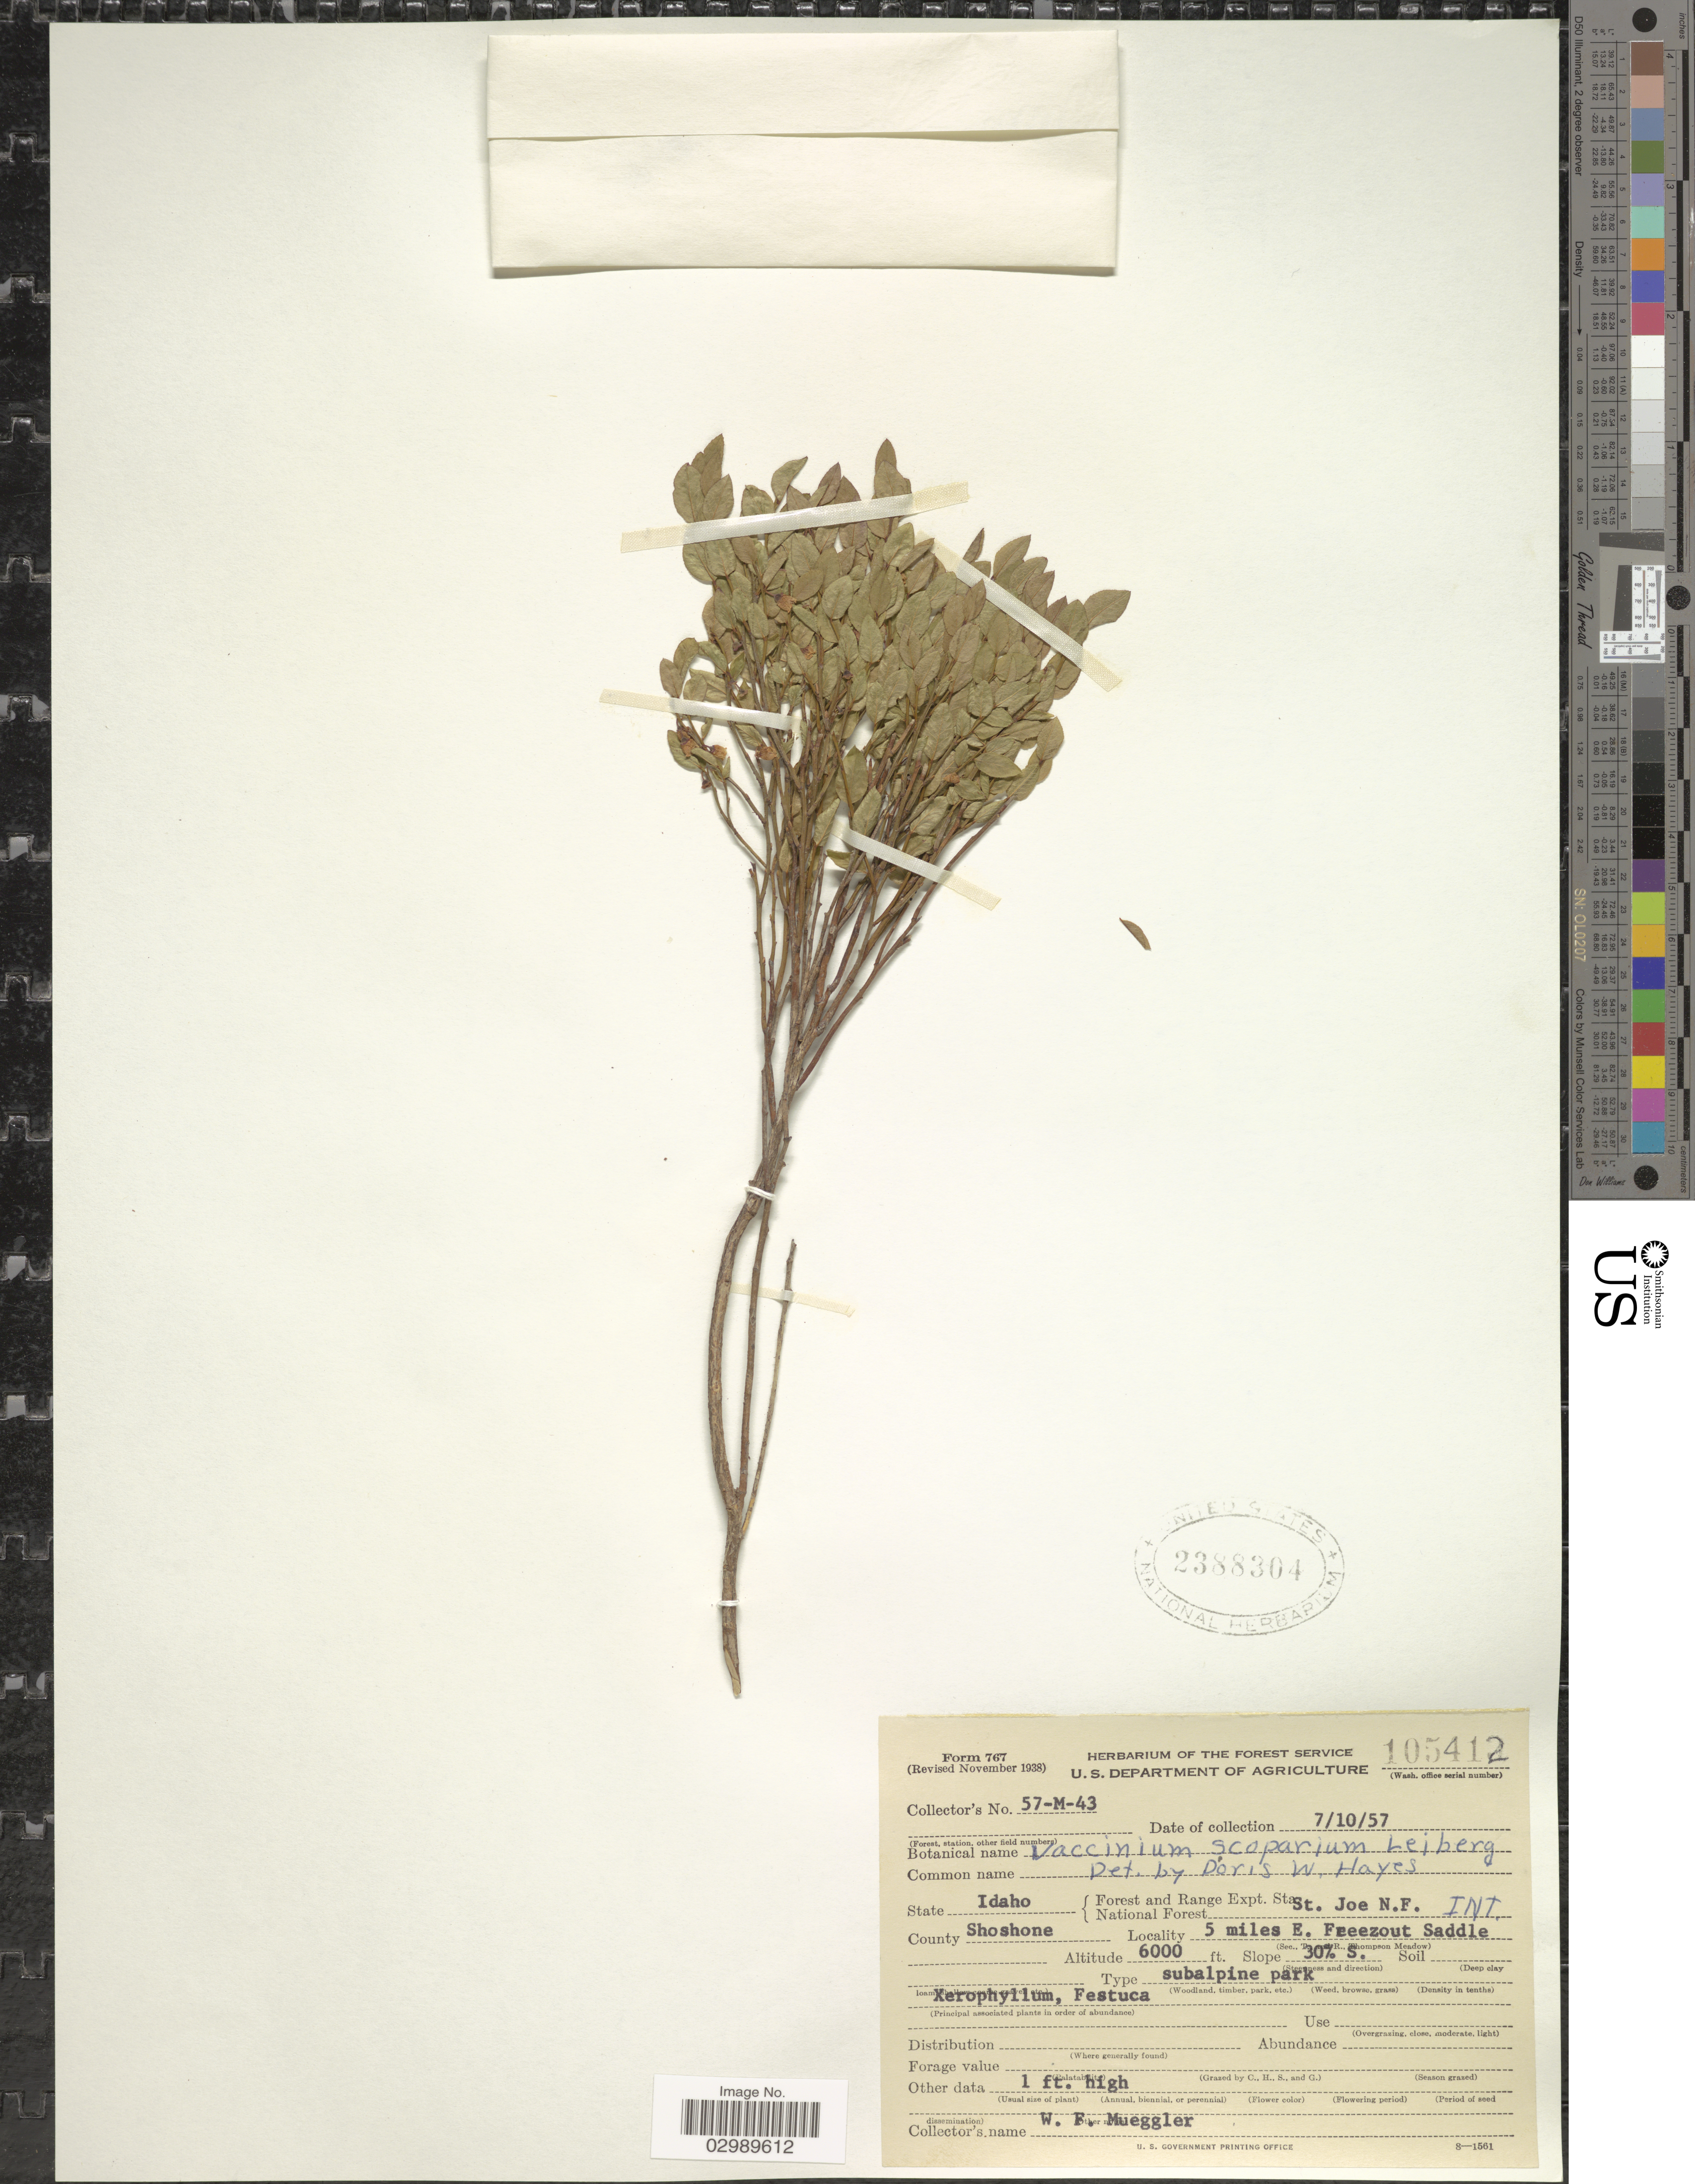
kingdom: Plantae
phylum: Tracheophyta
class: Magnoliopsida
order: Ericales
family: Ericaceae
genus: Vaccinium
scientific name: Vaccinium scoparium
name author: Leiberg ex Coville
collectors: W. Mueggler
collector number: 57-M-43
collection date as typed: Transcribed d/m/y: 10/7/57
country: United States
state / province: Idaho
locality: Forest and Range Expt. Sta National Forest St. Joe N.F. Int. County Shoshone, 5 miles E Freezout Saddle.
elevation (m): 1829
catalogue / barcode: US 2388304